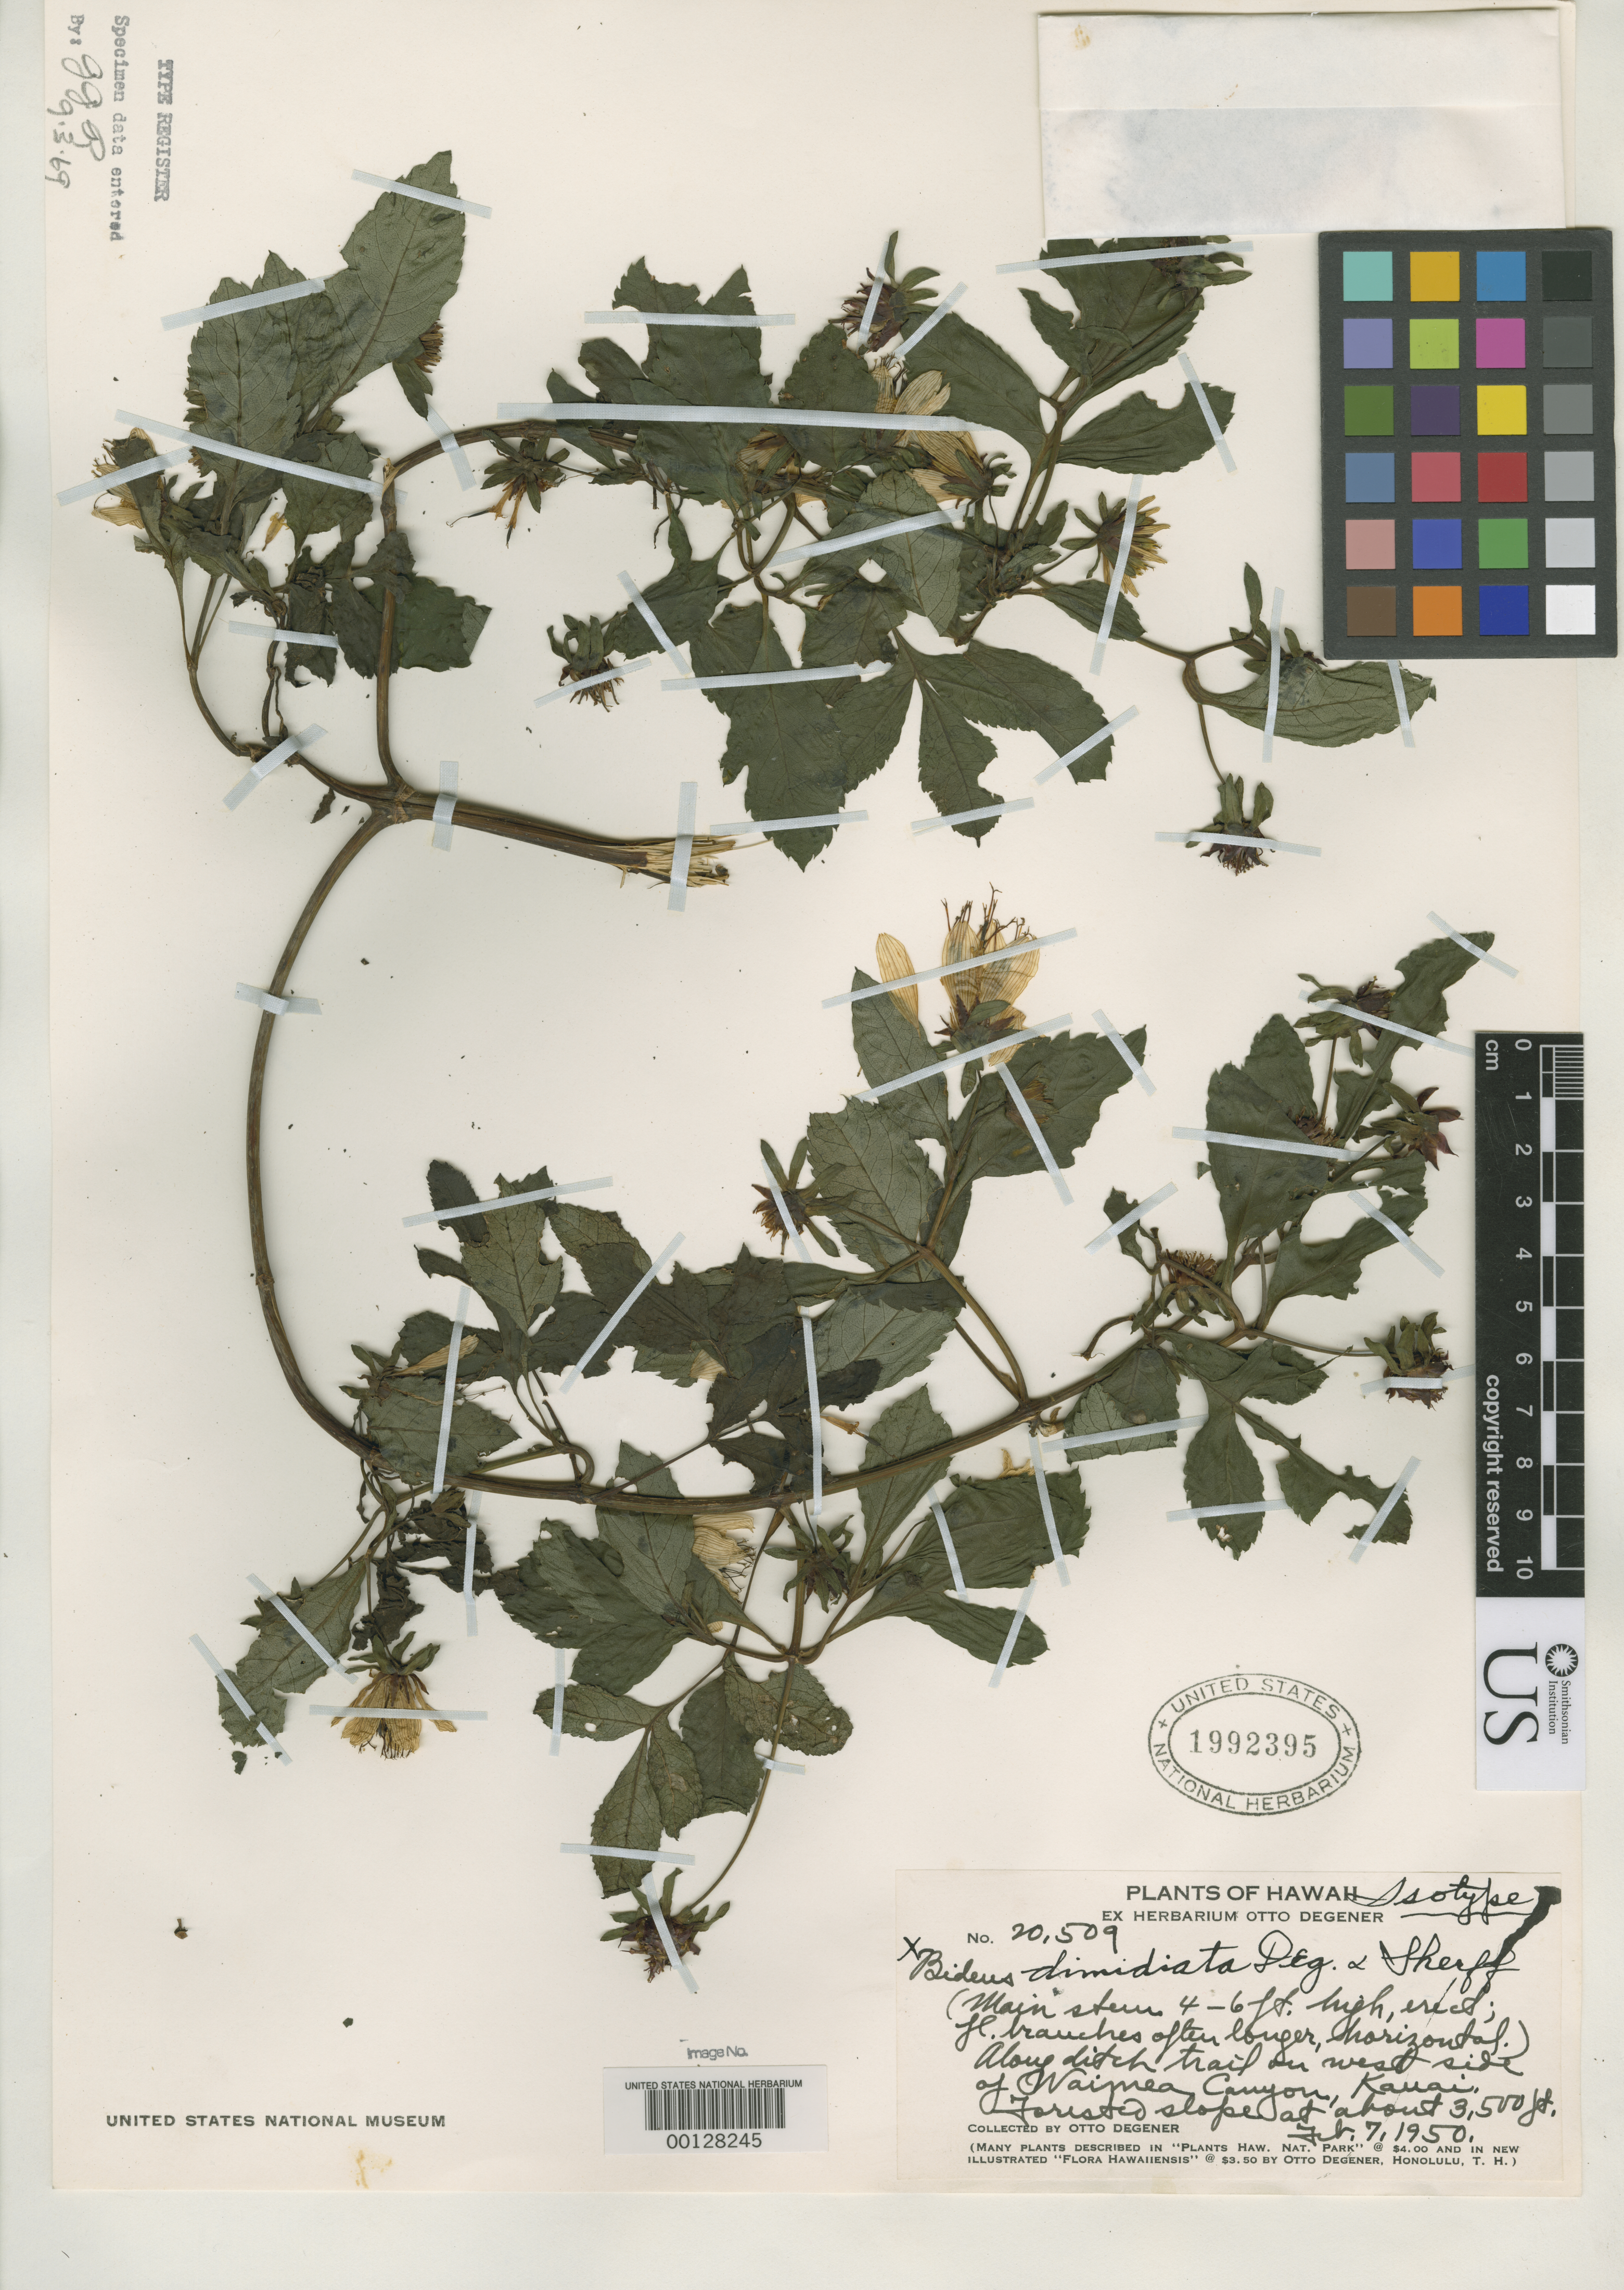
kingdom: Plantae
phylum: Tracheophyta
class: Magnoliopsida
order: Asterales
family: Asteraceae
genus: Bidens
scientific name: Bidens x dimidiata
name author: O. Deg. & Sherff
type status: Isotype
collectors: O. Degener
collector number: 20509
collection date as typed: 07 Feb 1950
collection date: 1950-02-07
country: United States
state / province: Hawaii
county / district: Kauai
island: Kaua'i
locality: Ditch trail on W side of Waimea Canyon.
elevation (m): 1067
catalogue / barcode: US 1992395